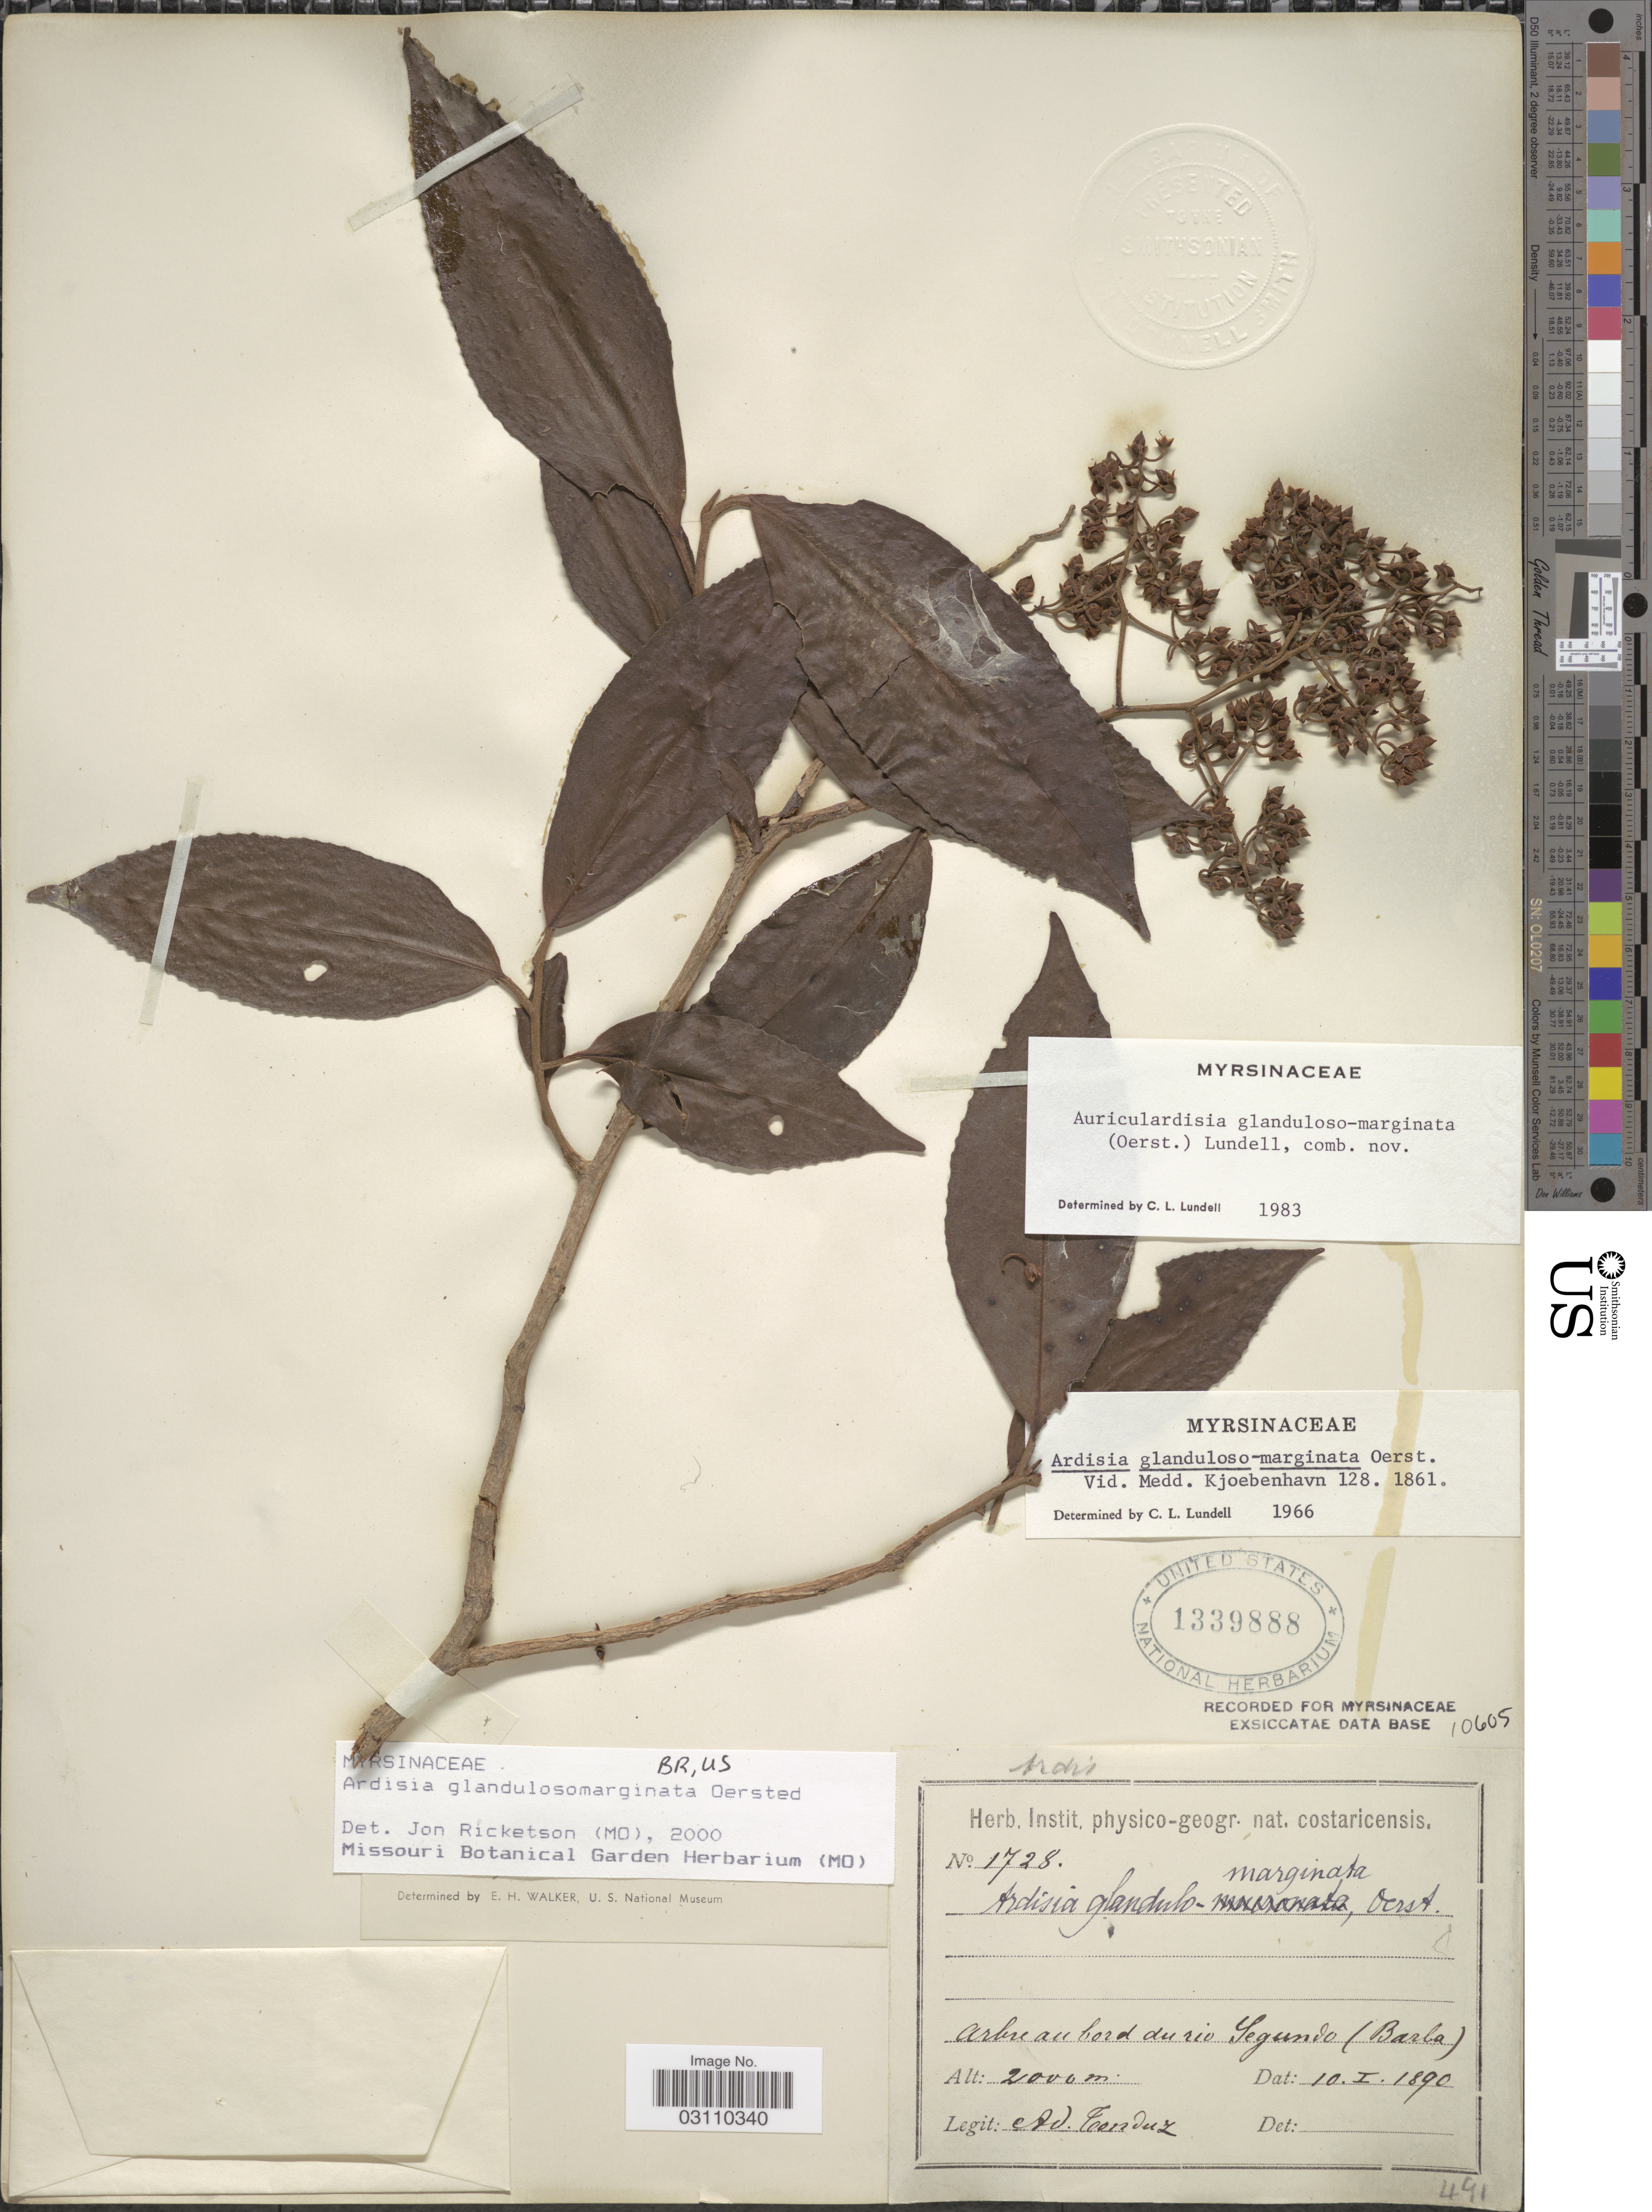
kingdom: Plantae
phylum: Tracheophyta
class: Magnoliopsida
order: Ericales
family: Primulaceae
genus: Ardisia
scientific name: Ardisia glandulosa-marginata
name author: Oerst.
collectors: A. Tonduz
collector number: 1728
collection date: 1890-01-10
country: Costa Rica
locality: Arbre au bord du rio Segundo (Barba).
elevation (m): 2000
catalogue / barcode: US 1339888